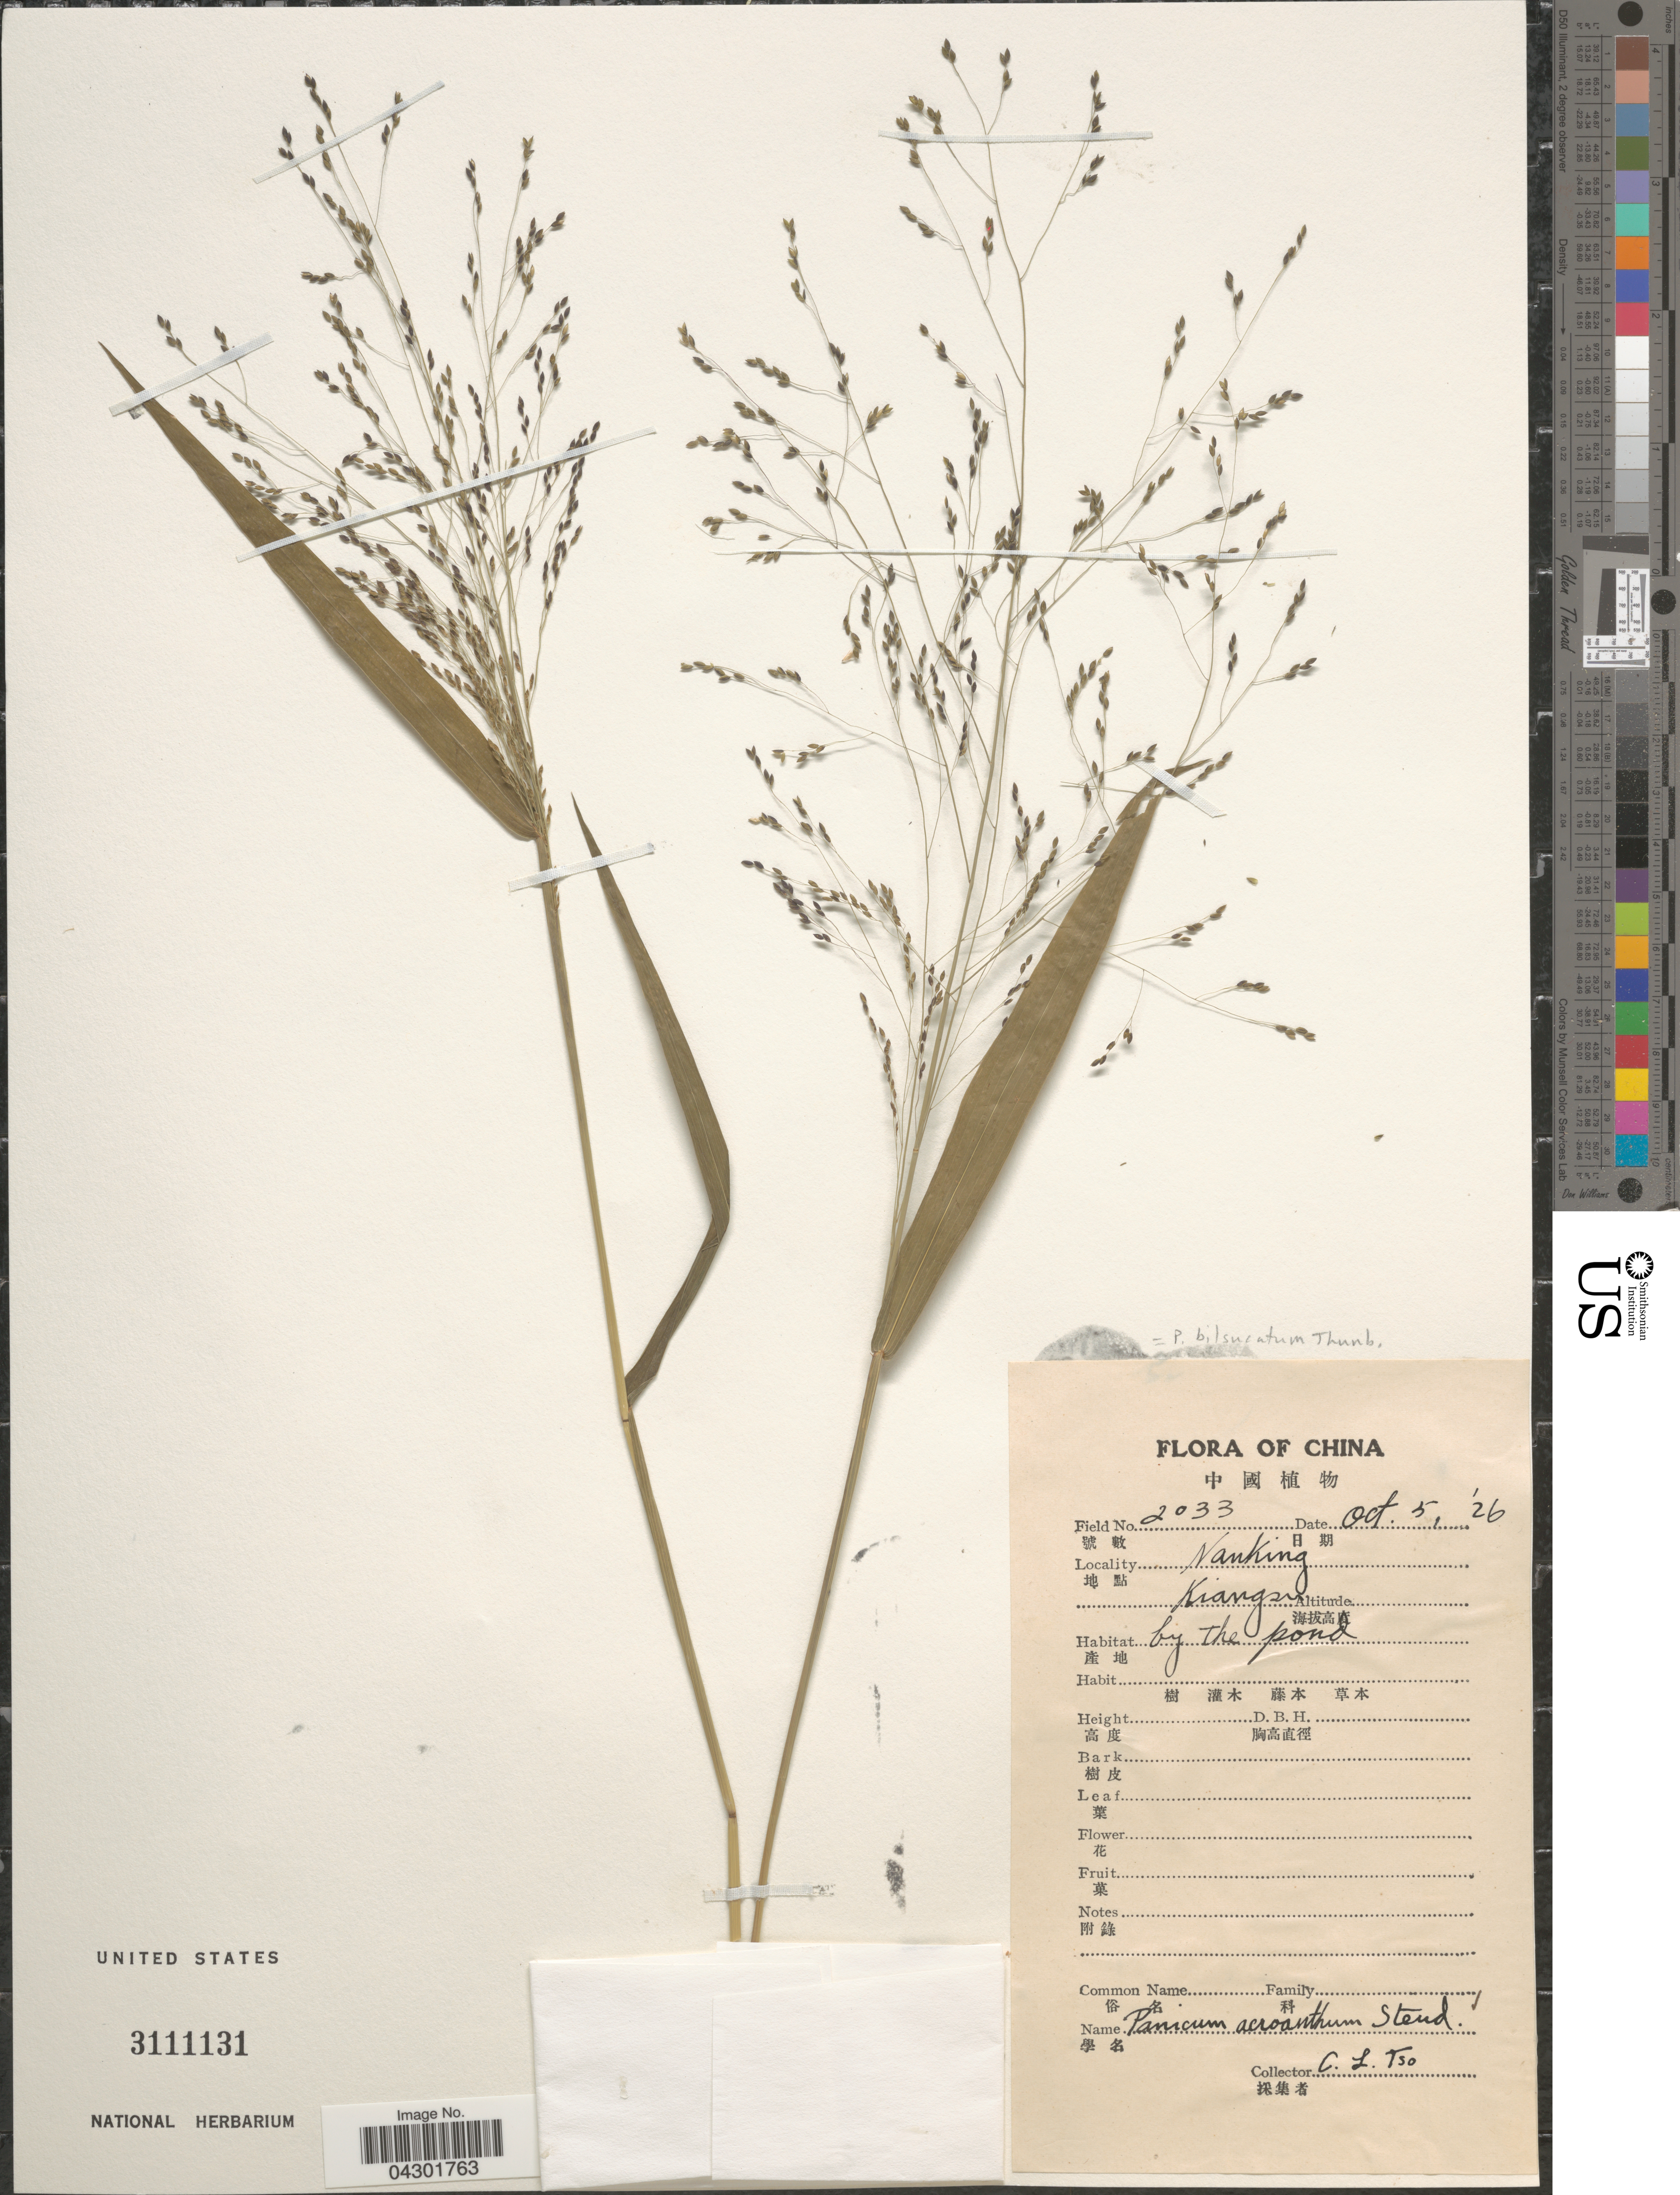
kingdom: Plantae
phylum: Tracheophyta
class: Liliopsida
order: Poales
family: Poaceae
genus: Panicum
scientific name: Panicum bisulcatum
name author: Thunb.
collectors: C. L. T.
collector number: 2033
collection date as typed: Transcribed d/m/y: 5/10/26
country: China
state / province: Jiangsu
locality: Nanking. Kiangsu. X. By the pond.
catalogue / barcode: US 3111131